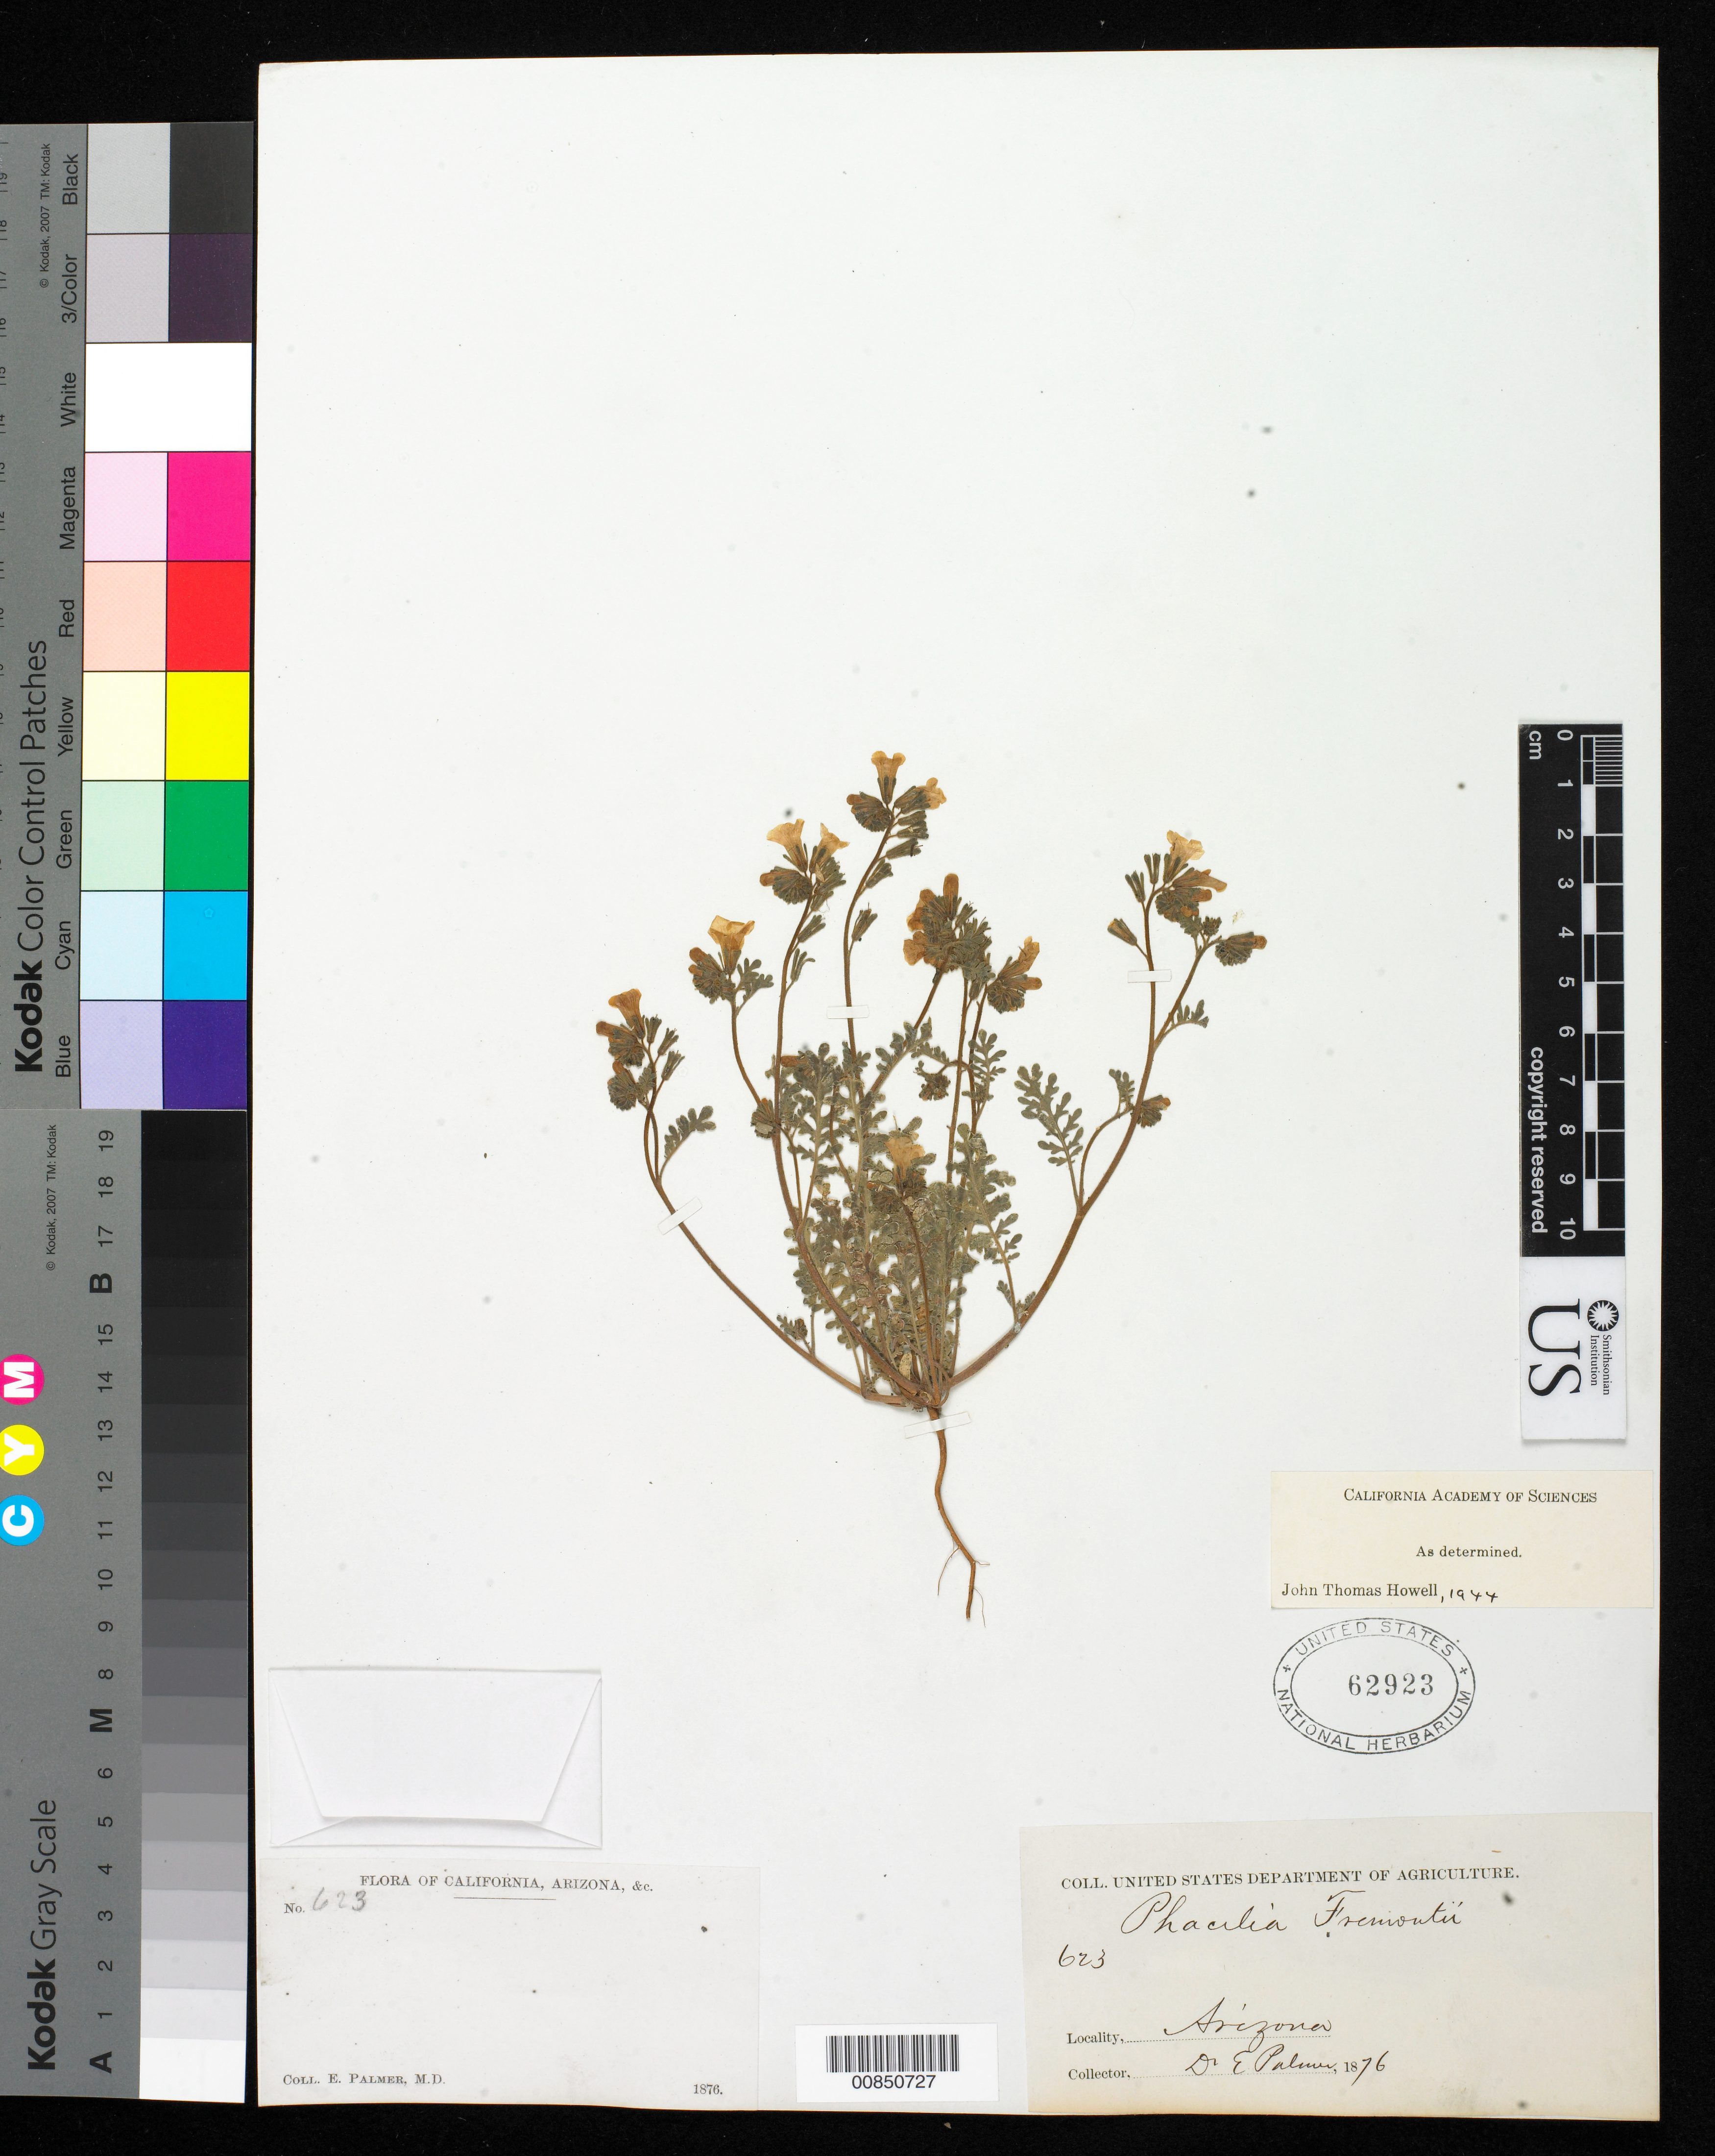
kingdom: Plantae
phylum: Tracheophyta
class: Magnoliopsida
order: Boraginales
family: Hydrophyllaceae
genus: Phacelia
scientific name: Phacelia fremontii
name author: Torr.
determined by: Howell, J. T.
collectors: E. Palmer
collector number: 623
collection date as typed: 1876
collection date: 1876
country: United States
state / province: Arizona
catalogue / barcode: US 62923